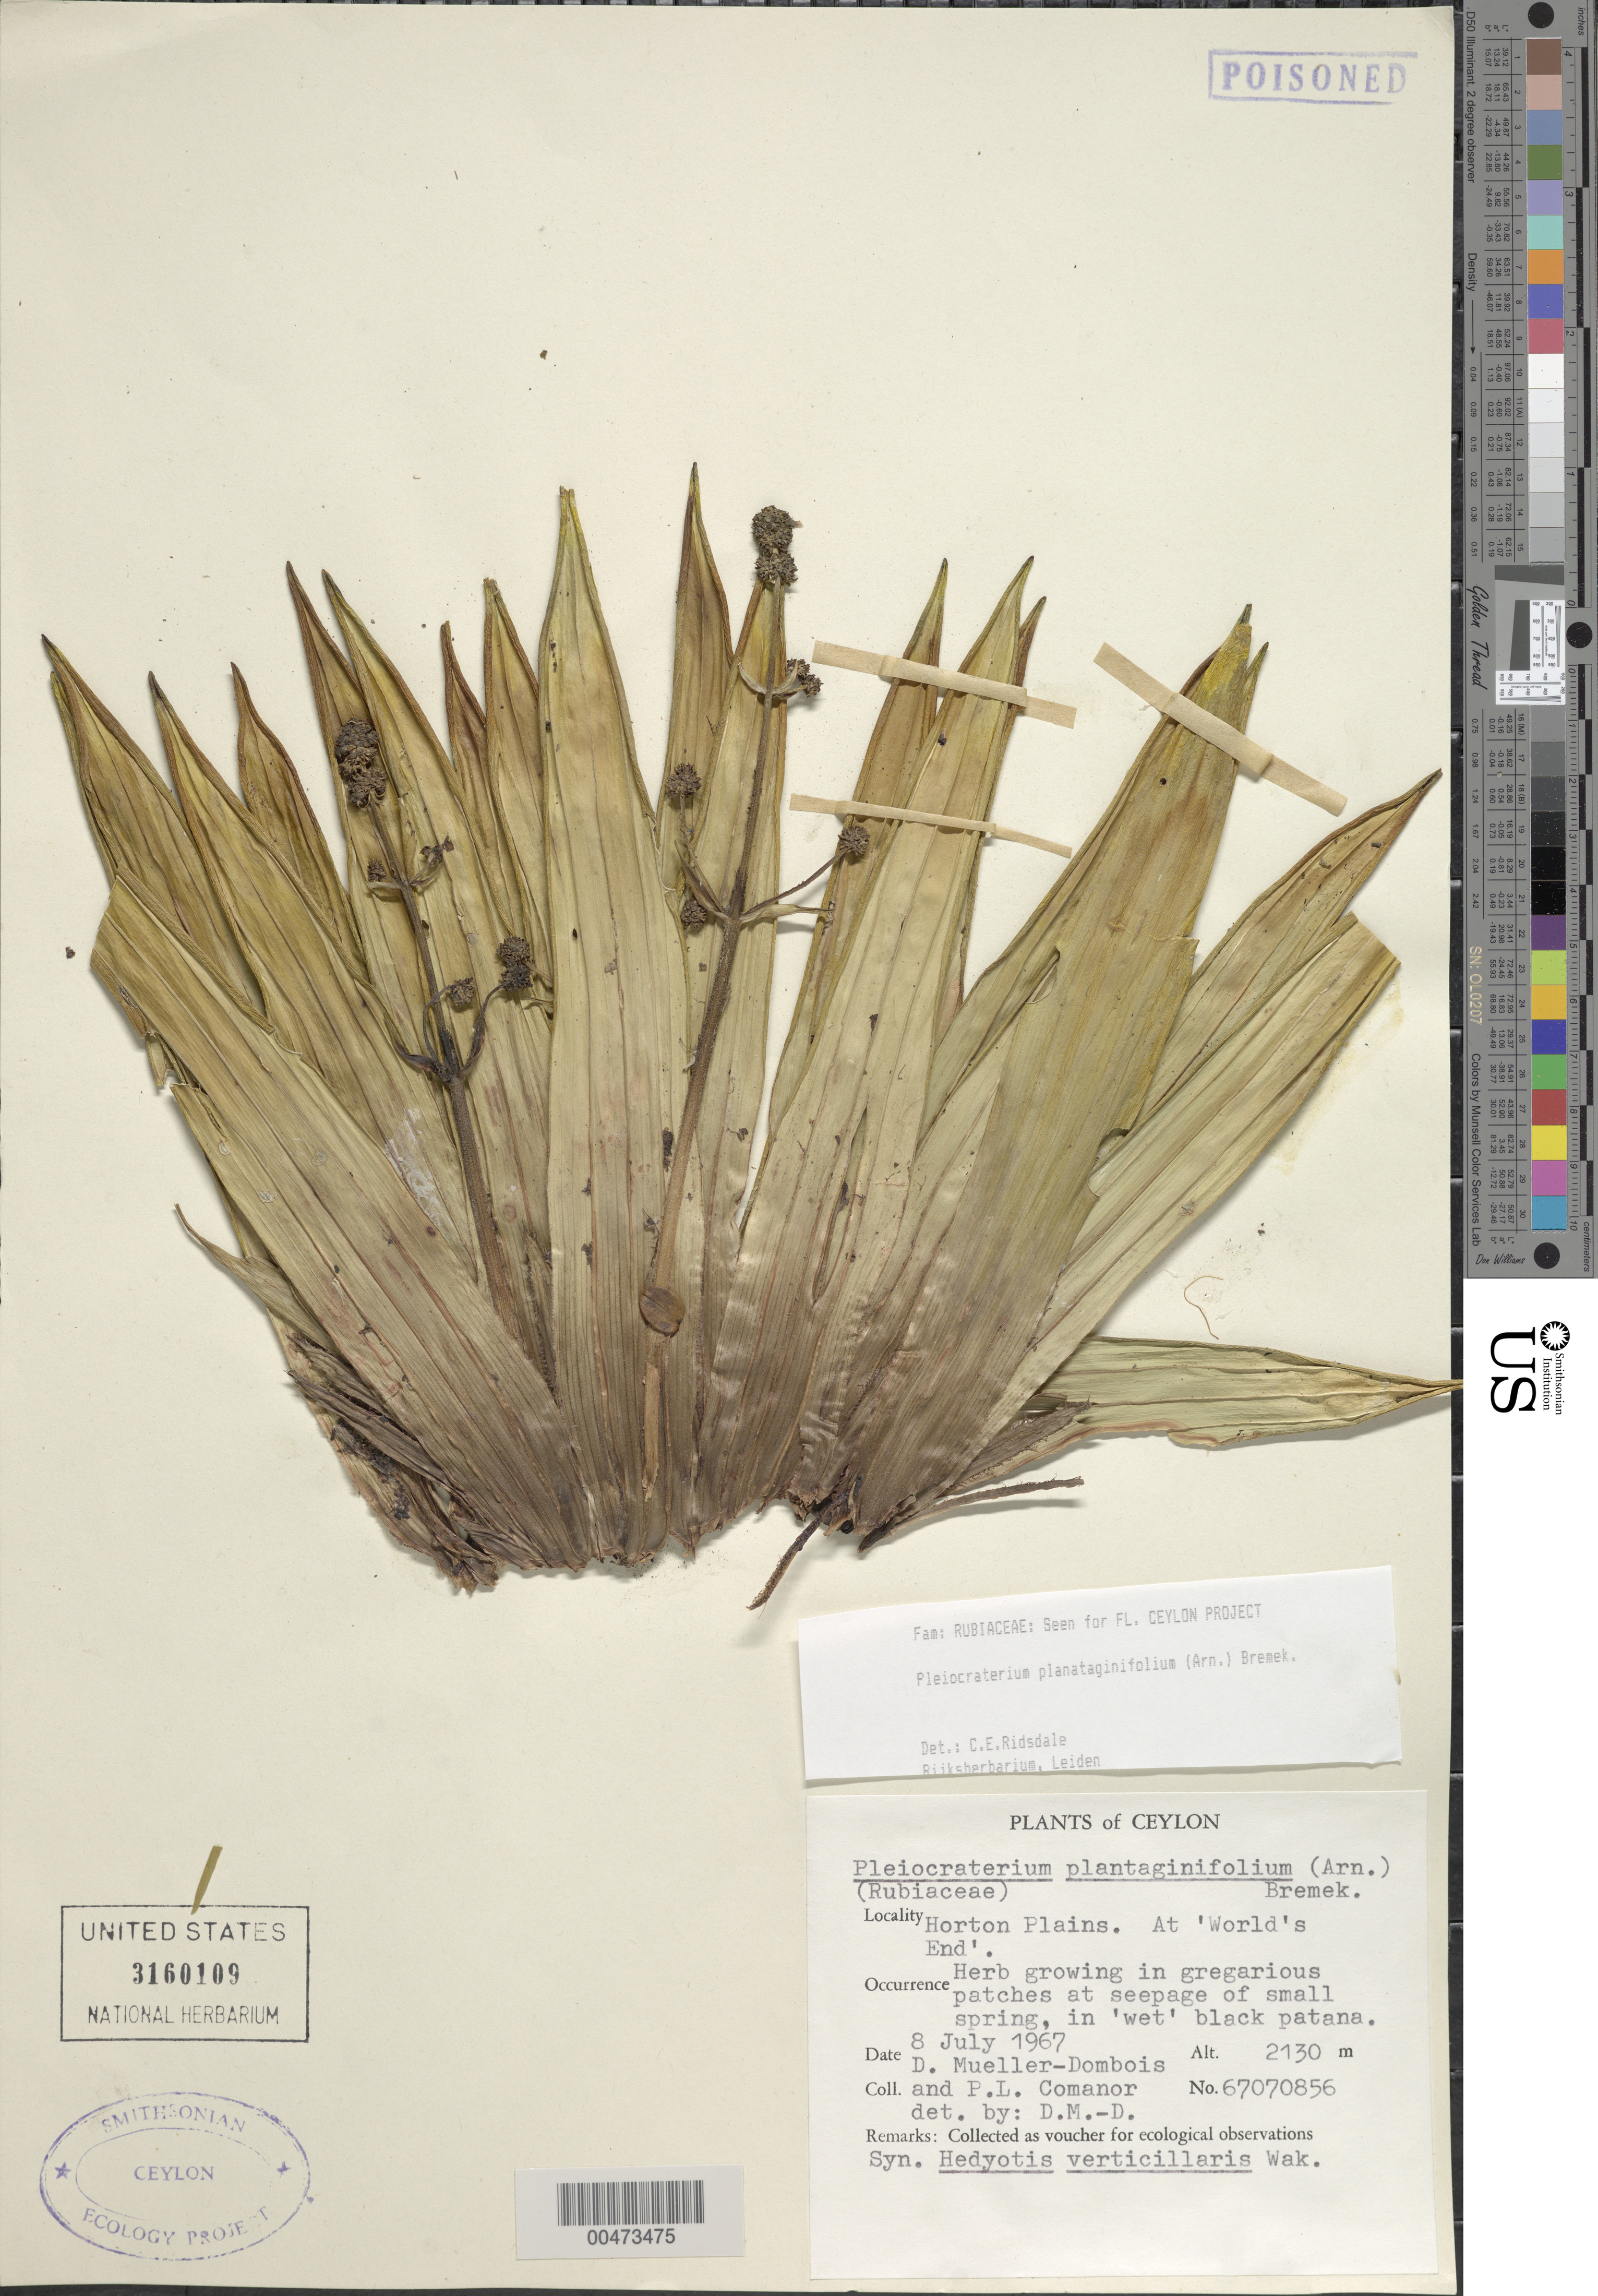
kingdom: Plantae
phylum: Tracheophyta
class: Magnoliopsida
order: Gentianales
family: Rubiaceae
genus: Pleiocraterium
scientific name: Pleiocraterium planataginifolium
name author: (Arn.) Bremek.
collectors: D. Mueller-Dombois & P. Comanor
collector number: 67070856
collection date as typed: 08 Jul 1967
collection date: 1967-07-08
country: Sri Lanka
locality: Horton Plains, at World's End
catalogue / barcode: US 3160109